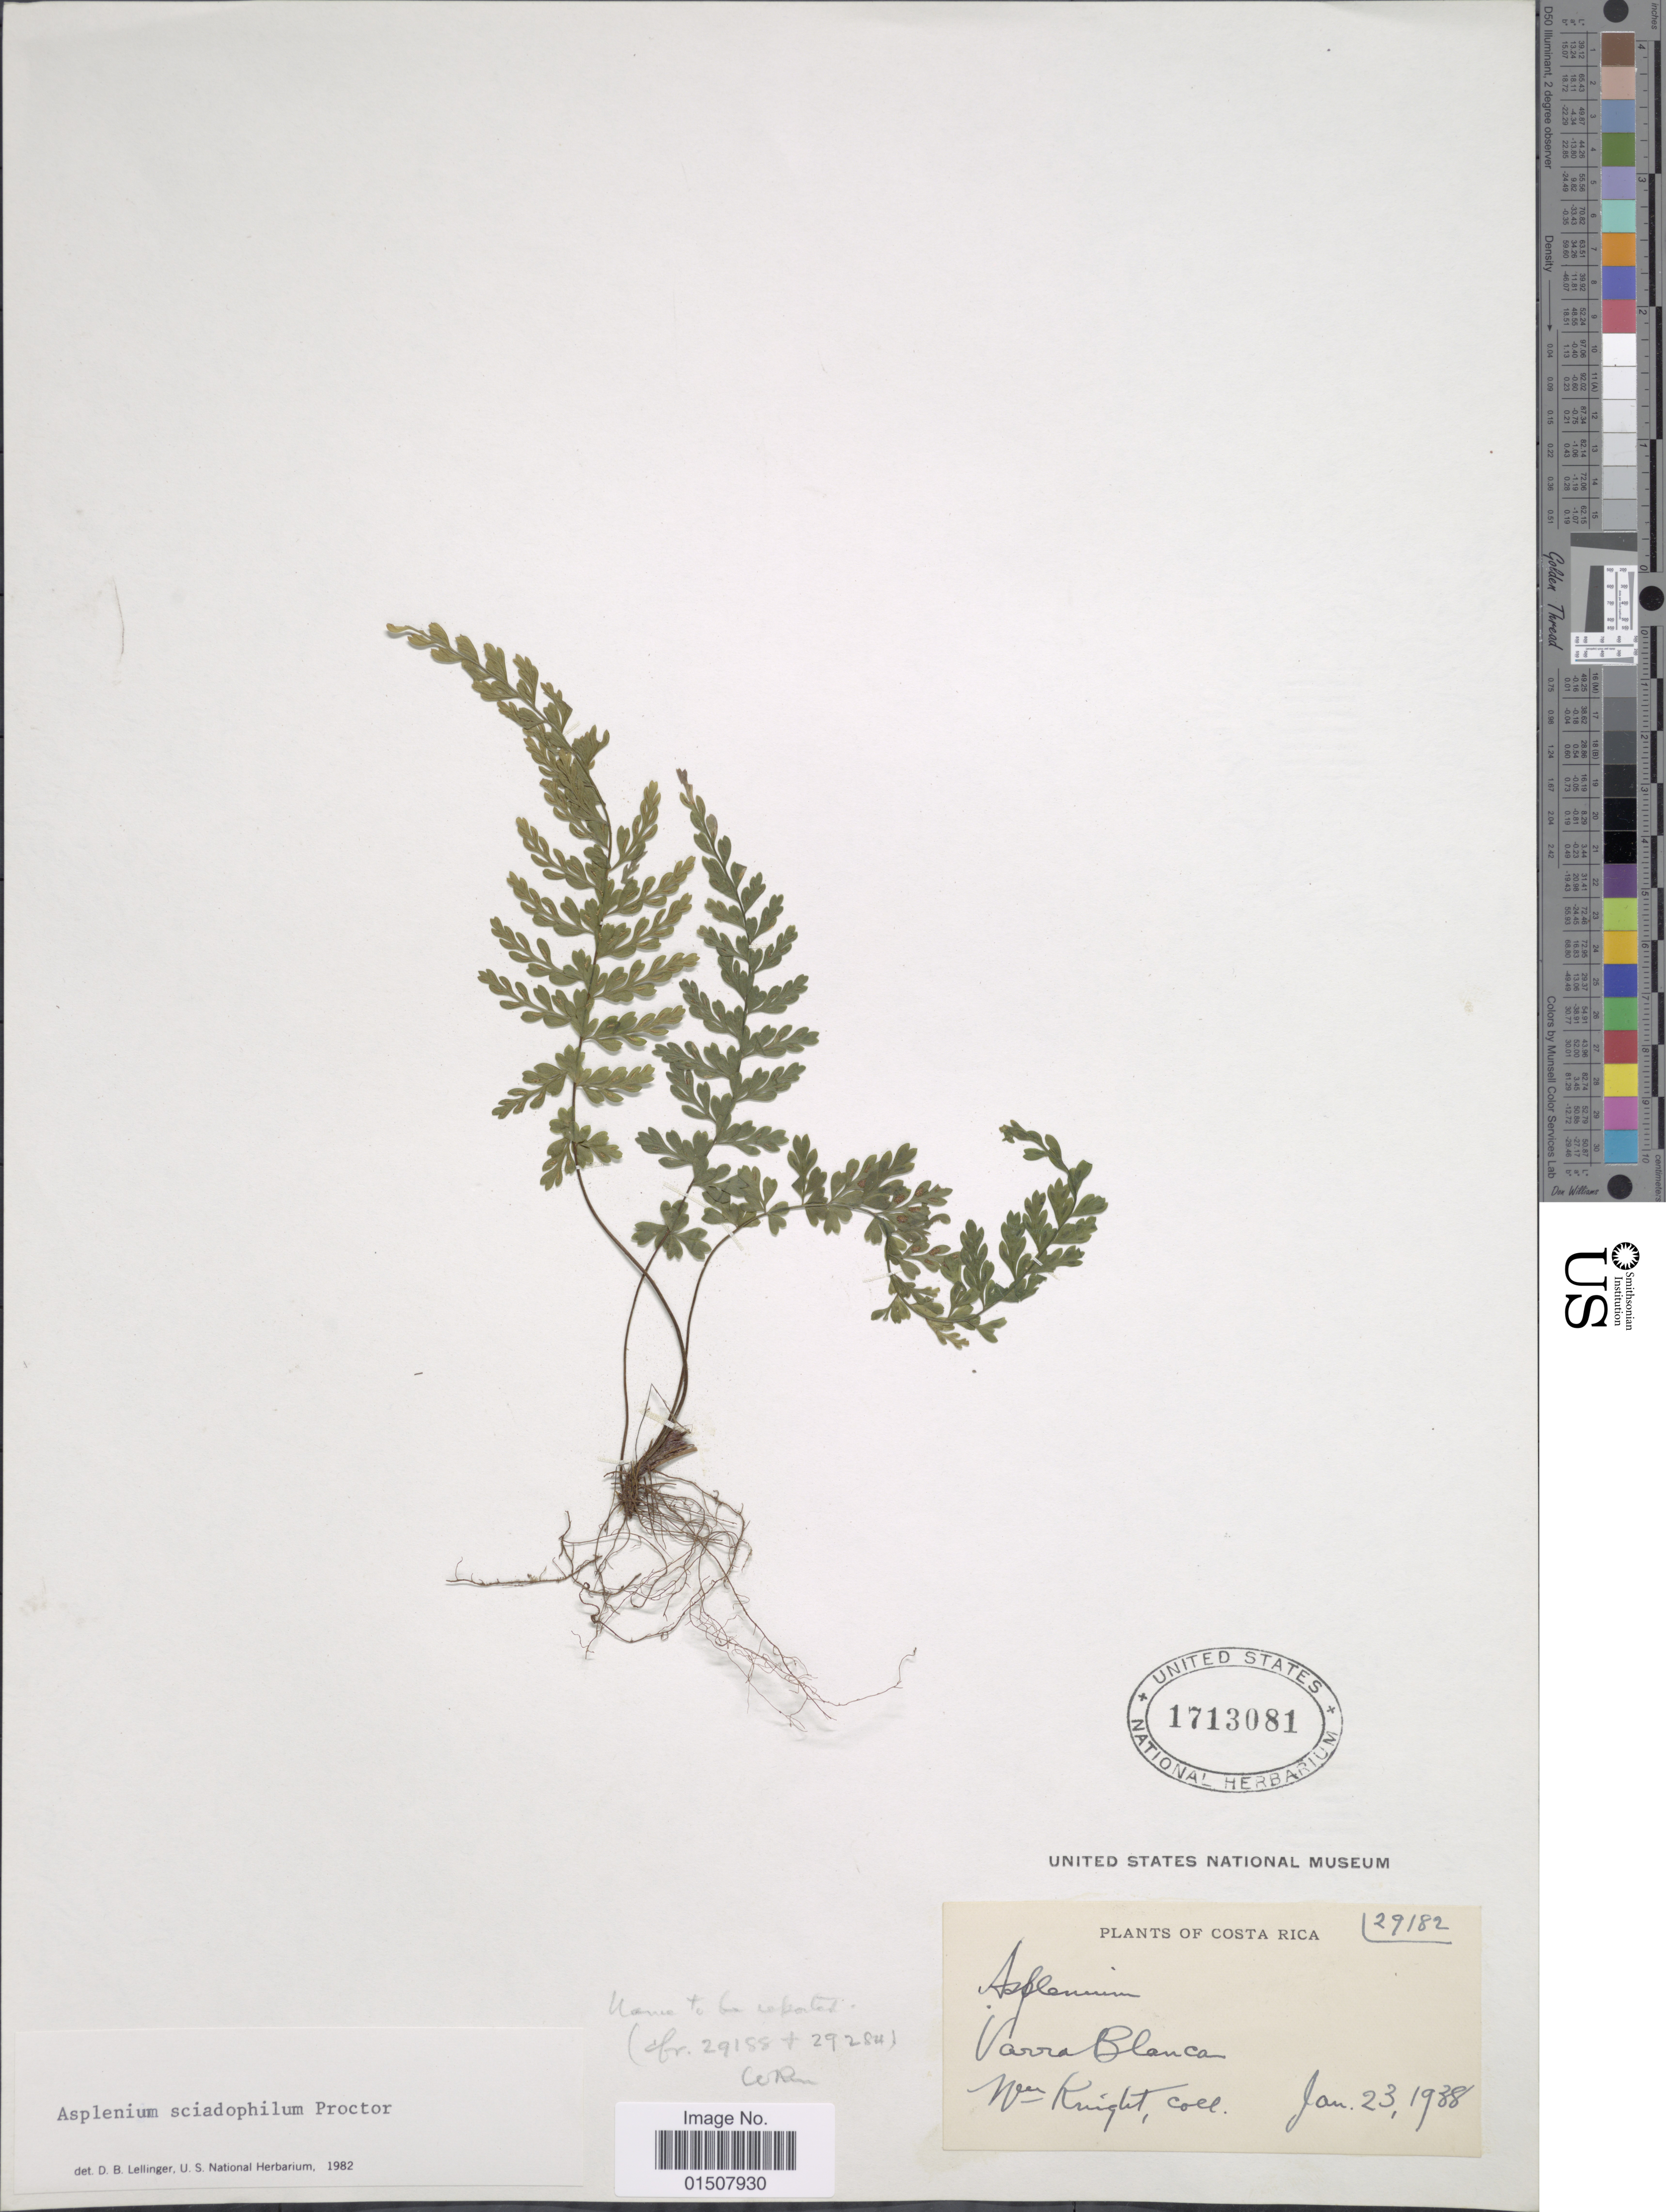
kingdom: Plantae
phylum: Tracheophyta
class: Polypodiopsida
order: Polypodiales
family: Aspleniaceae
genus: Asplenium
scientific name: Asplenium sciadophilum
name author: Proctor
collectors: W. Knight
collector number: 29182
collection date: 1938-01-23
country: Costa Rica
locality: Vara Blanca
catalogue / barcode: US 1713081